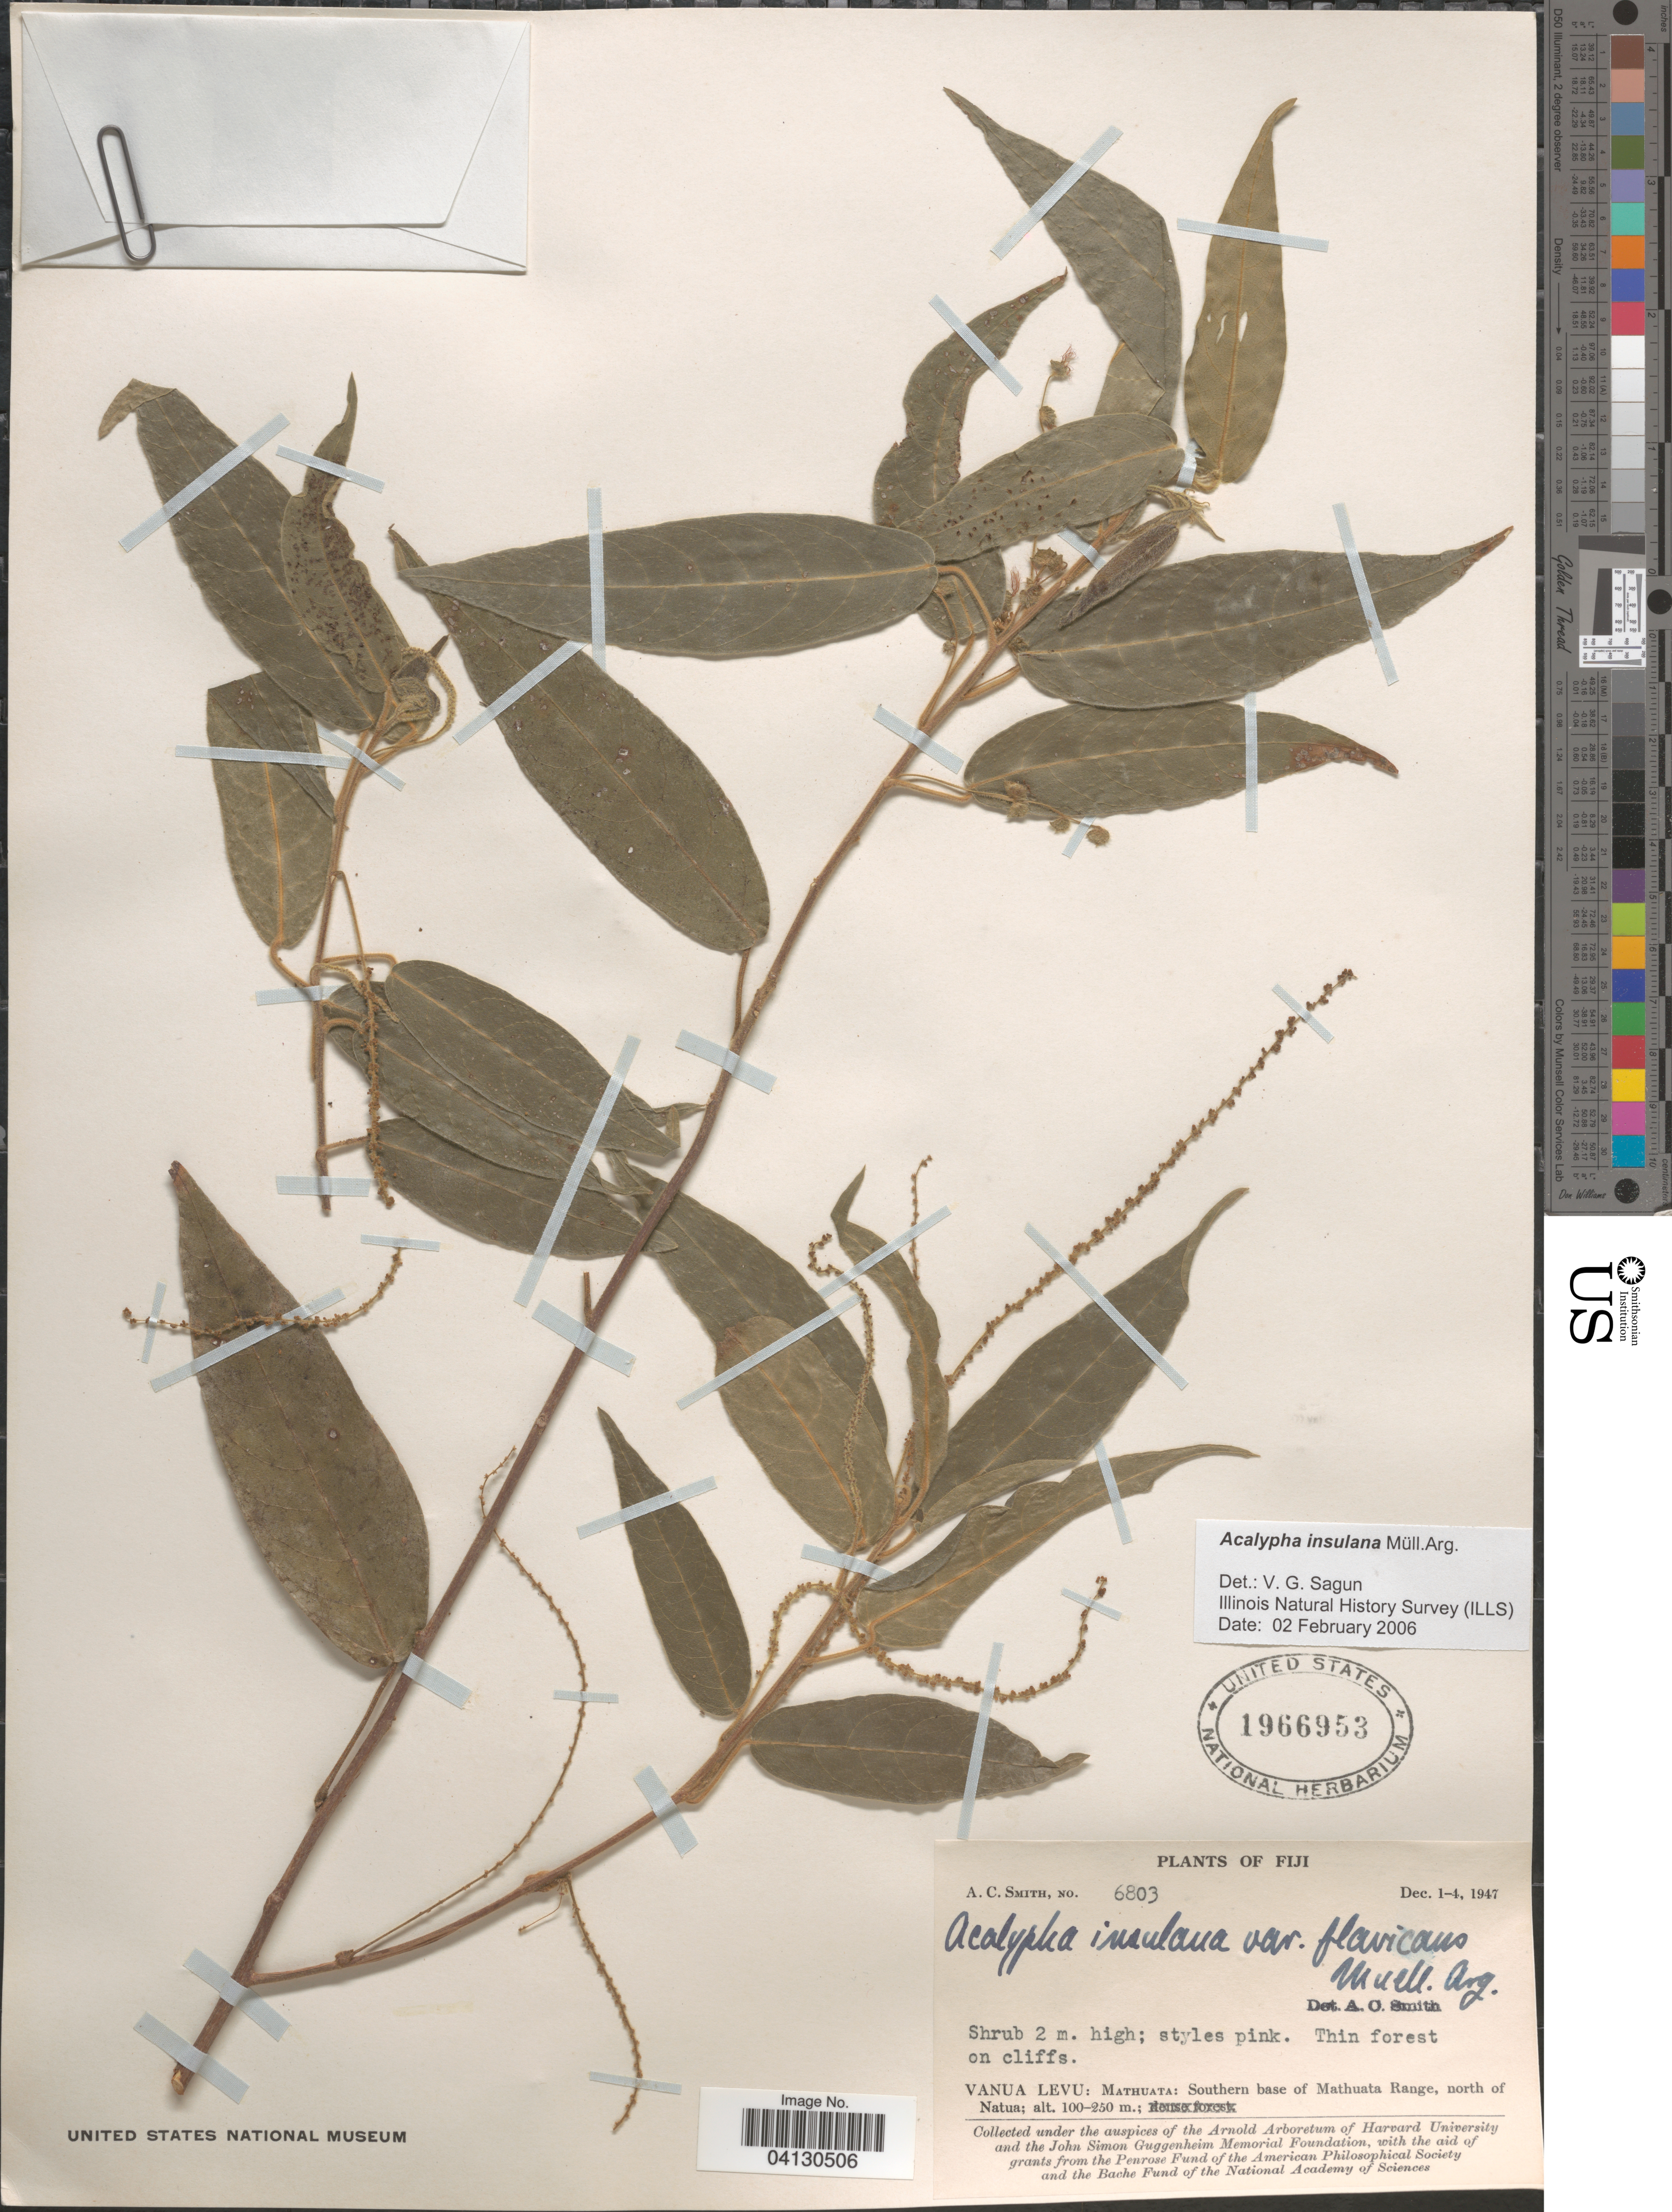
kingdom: Plantae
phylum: Tracheophyta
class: Magnoliopsida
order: Malpighiales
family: Euphorbiaceae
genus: Acalypha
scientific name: Acalypha insulana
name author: Müll. Arg.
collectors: A. C. Smith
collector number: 6803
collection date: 1947-12-01/1947-12-04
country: Fiji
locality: Vanua Levu: Mathuata: Southern base of Mathuata Range, north of Natua.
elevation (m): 100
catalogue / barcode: US 1966953